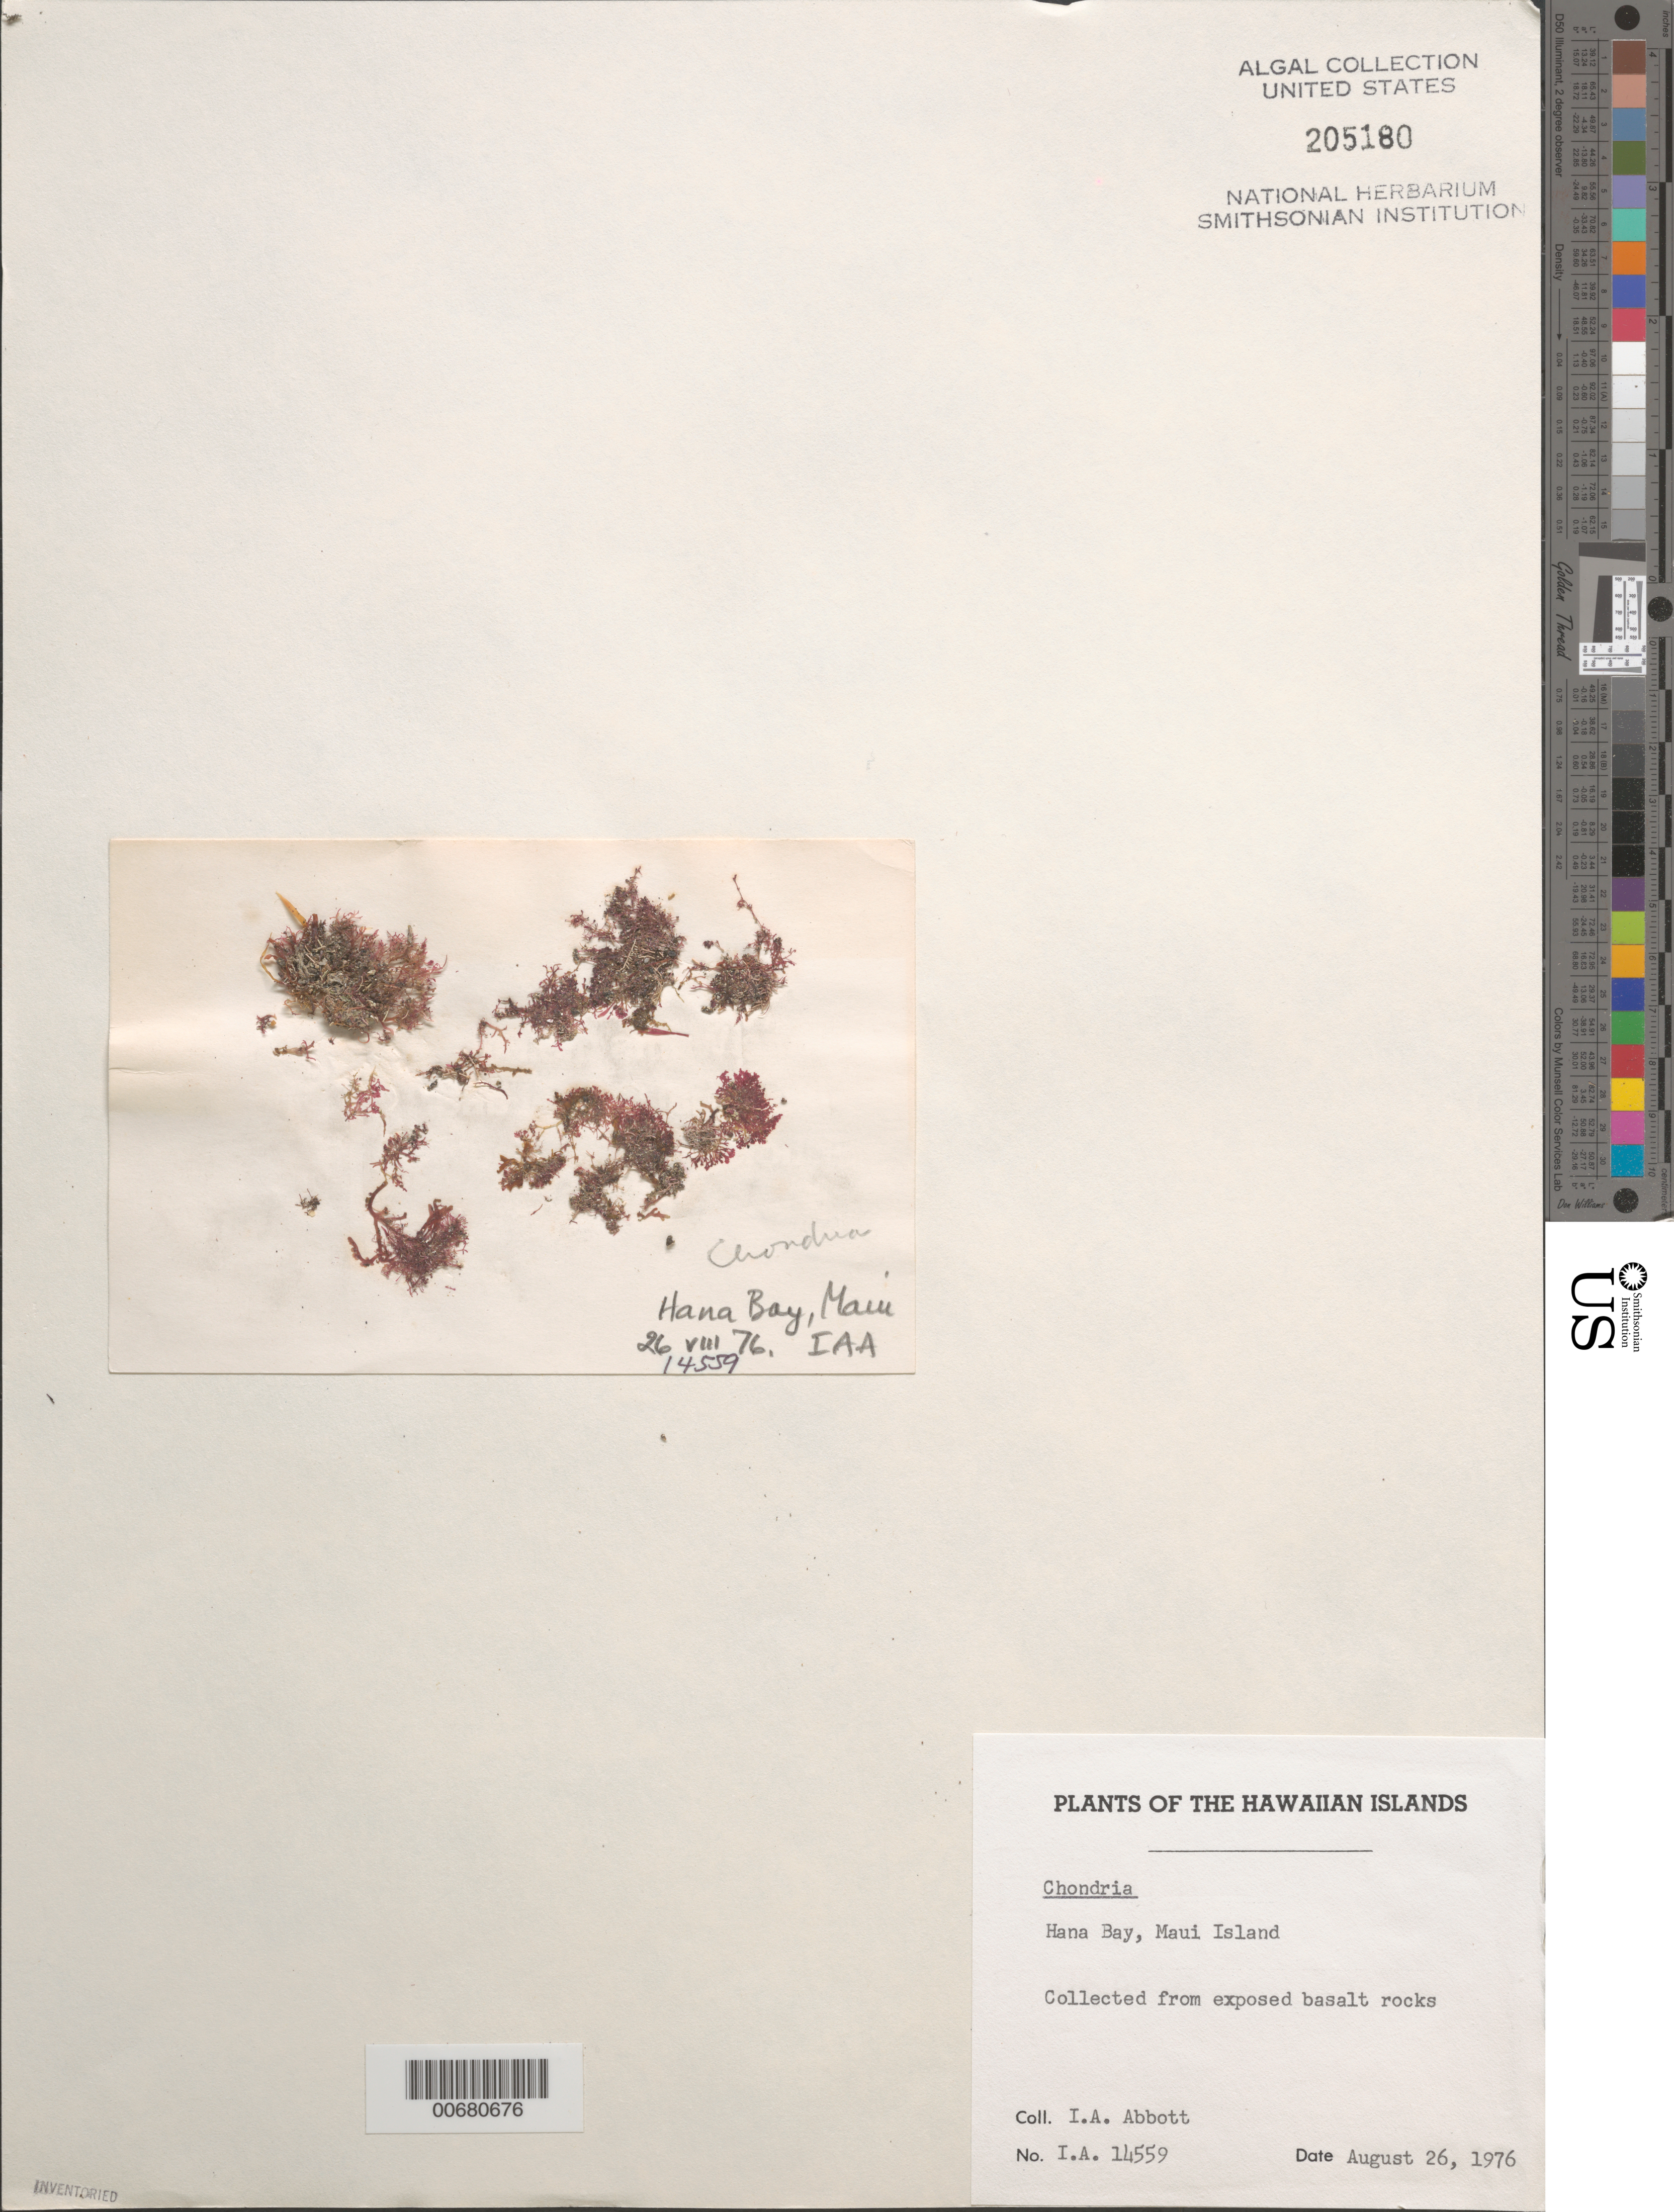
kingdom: Plantae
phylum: Rhodophyta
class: Florideophyceae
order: Ceramiales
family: Rhodomelaceae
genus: Chondria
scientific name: Chondria sp.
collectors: I. A. Abbott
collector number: IAA 14559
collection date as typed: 26 Aug 1976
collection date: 1976-08-26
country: United States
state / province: Hawaii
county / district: Maui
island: Maui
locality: Hana Bay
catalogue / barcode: US 205180